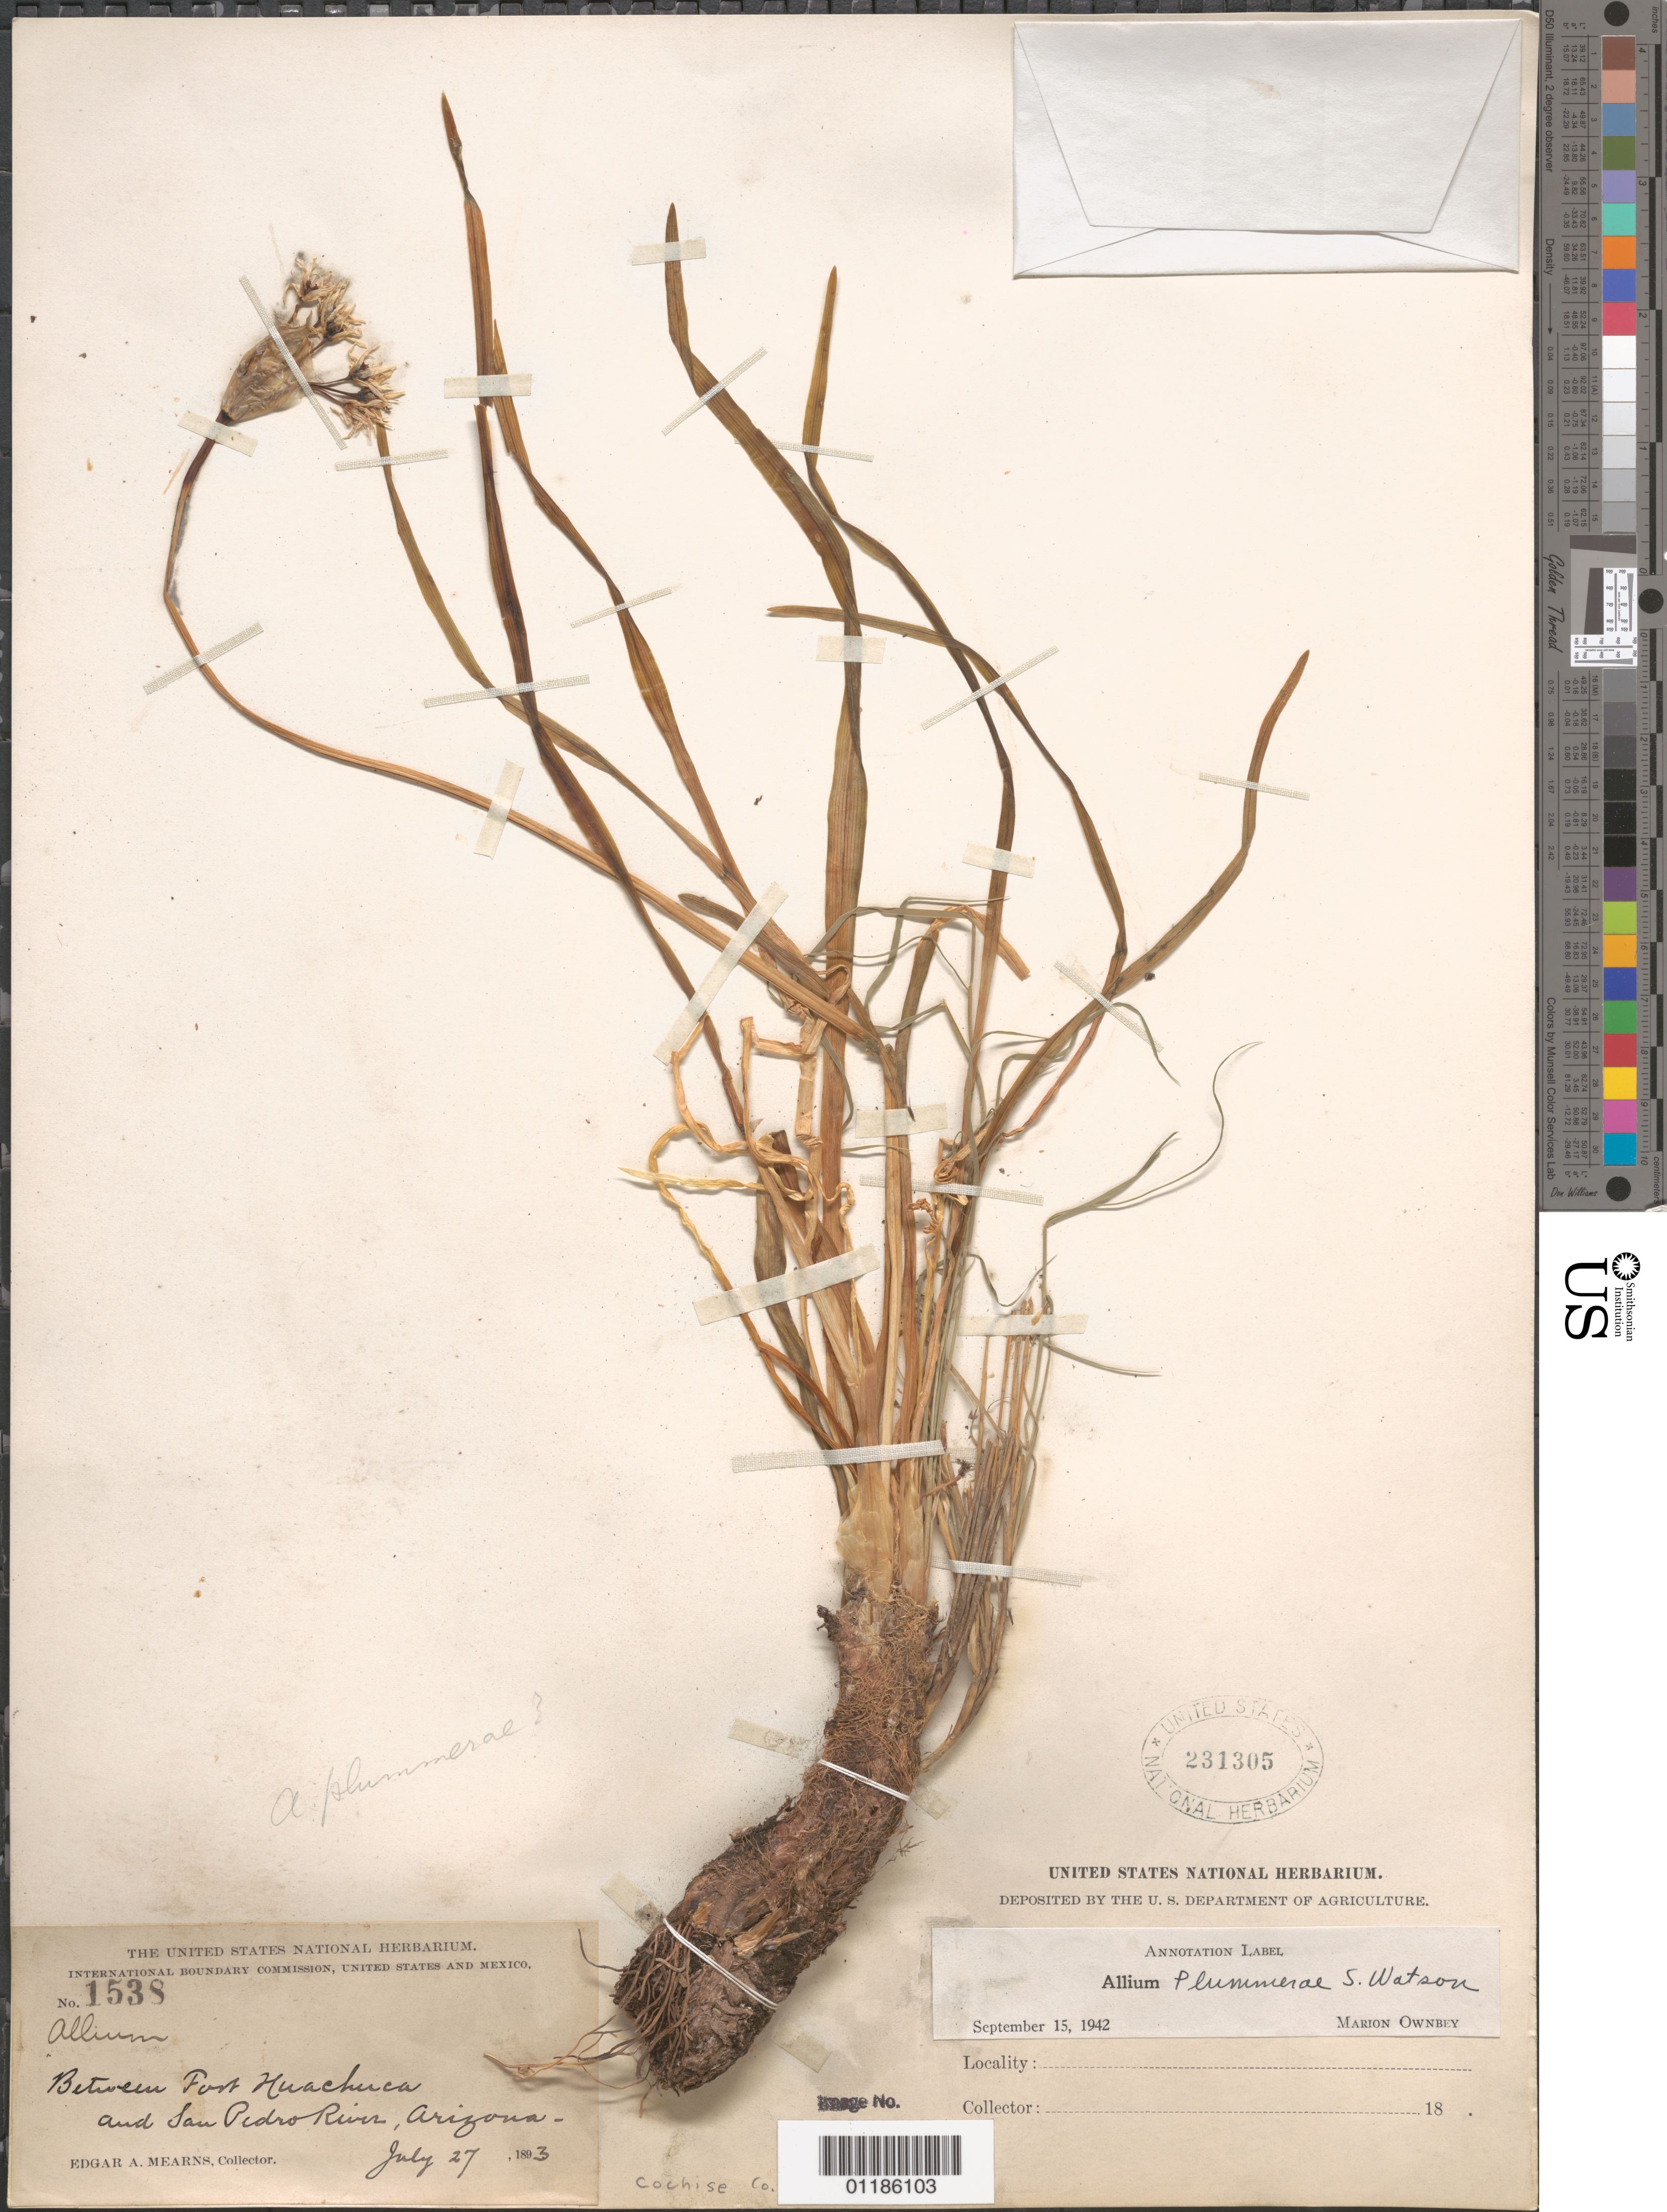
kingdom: Plantae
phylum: Tracheophyta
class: Liliopsida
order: Asparagales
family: Amaryllidaceae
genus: Allium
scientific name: Allium plummerae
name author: S. Watson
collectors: E. A. Mearns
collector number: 1538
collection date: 1893-07-27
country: United States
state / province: Arizona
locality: Between Fort Huachuca and San Pedro River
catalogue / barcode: US 231305